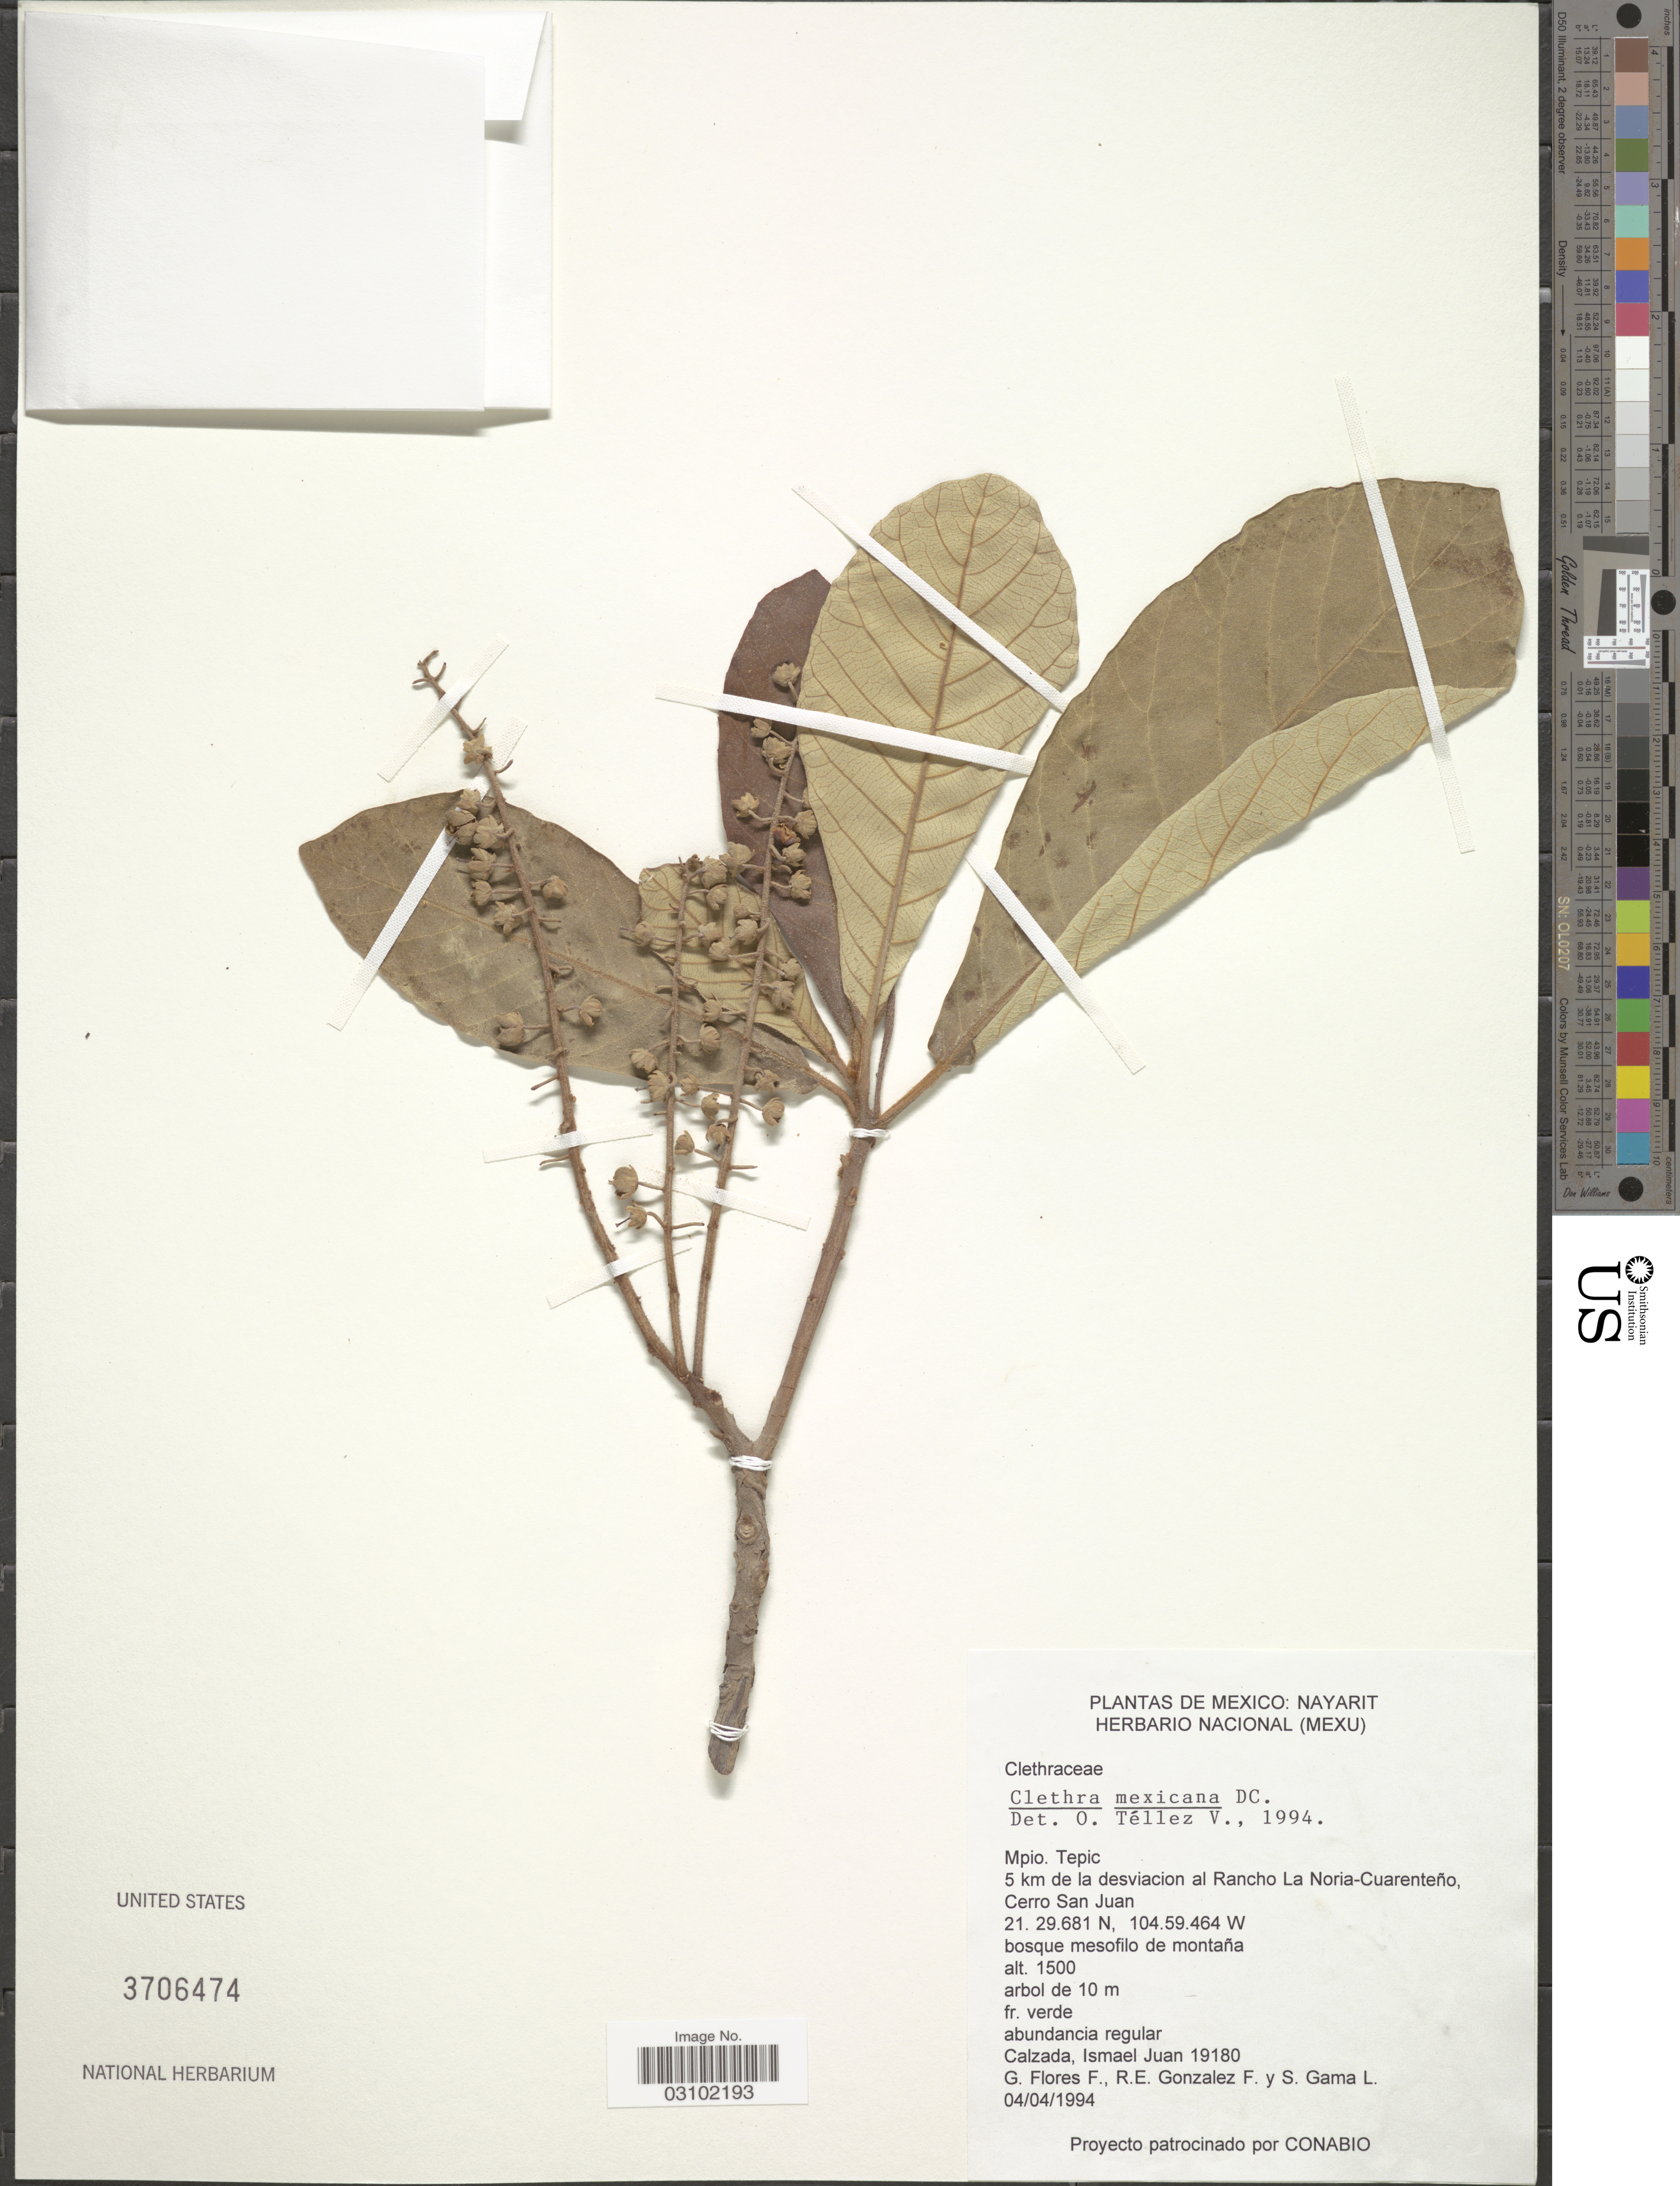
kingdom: Plantae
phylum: Tracheophyta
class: Magnoliopsida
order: Ericales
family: Clethraceae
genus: Clethra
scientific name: Clethra mexicana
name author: A. DC.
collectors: J. I. Calzada, G. Flores F., R. E. Gonzalez F. & S. Gama López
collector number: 19180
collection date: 1994-04-04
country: Mexico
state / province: Nayarit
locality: Mpio. Tepic, 5 km de la desvacion al Rancho La Noria-Cuarenteño, Cerro San Juan.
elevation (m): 1500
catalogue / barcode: US 3706474